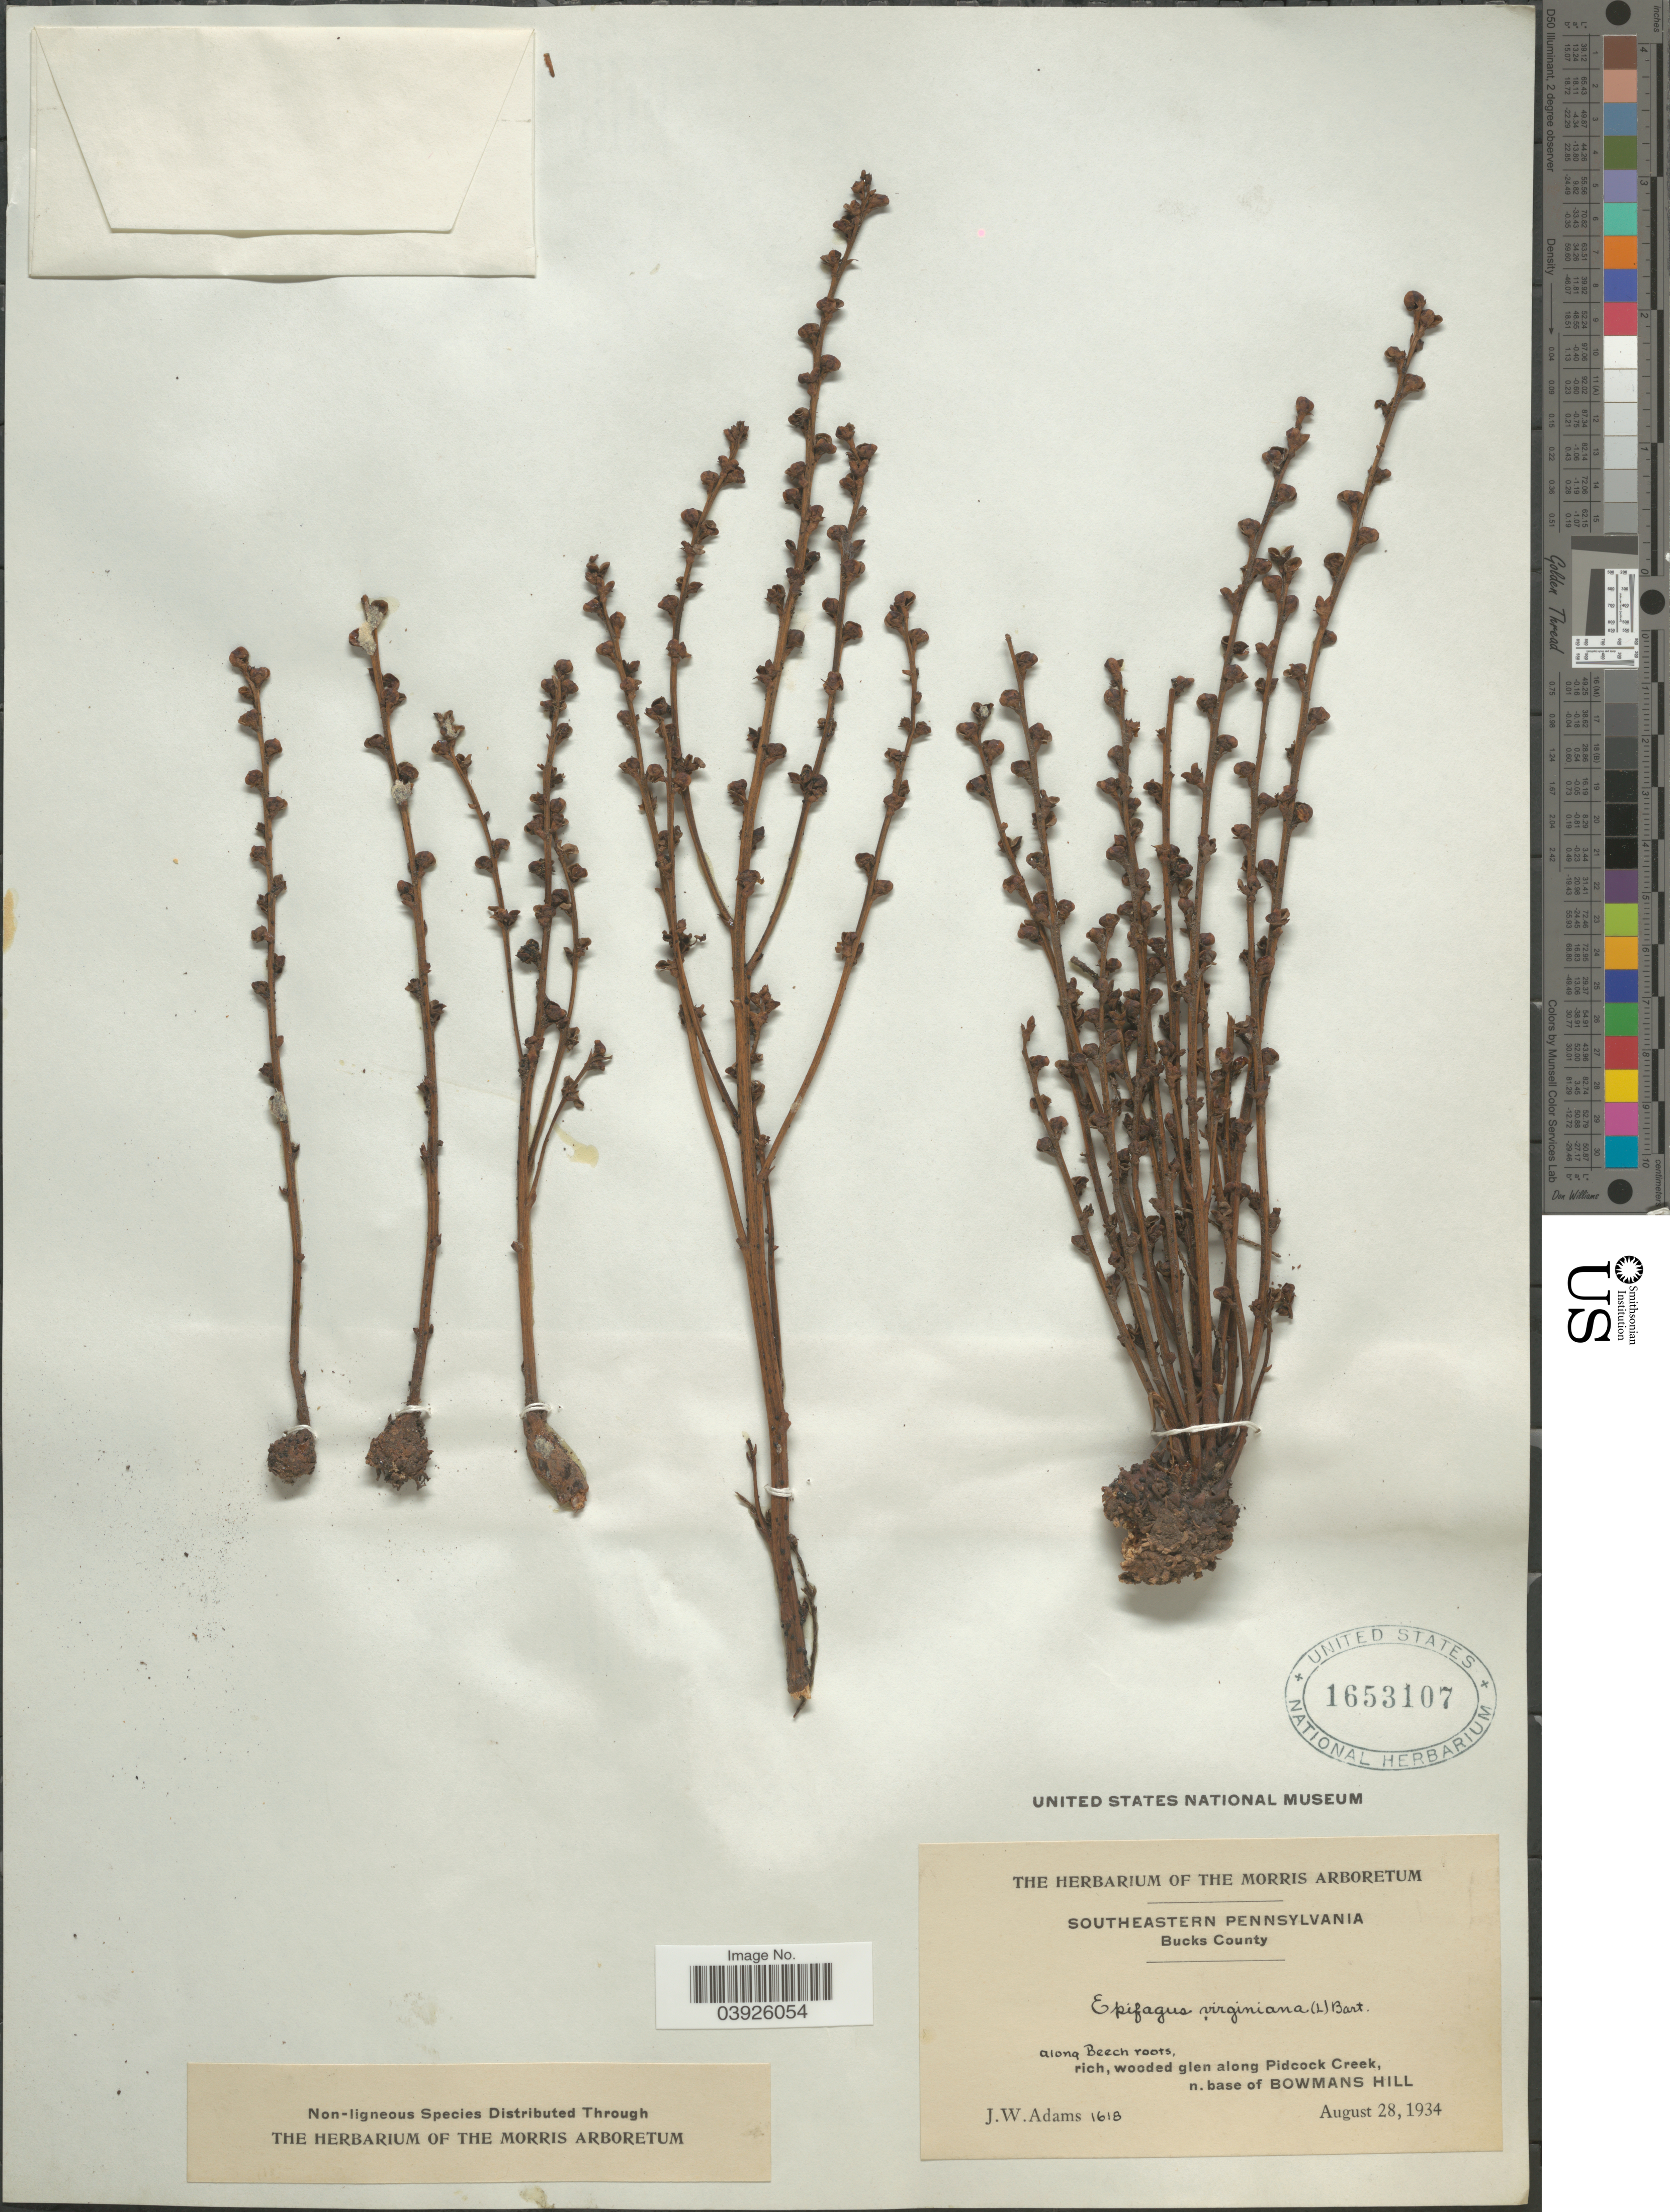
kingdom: Plantae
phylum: Tracheophyta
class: Magnoliopsida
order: Lamiales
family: Orobanchaceae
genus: Epifagus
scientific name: Epifagus virginiana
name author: (L.) W.P.C. Barton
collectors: J. Adams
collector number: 1618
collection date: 1934-08-28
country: United States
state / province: Pennsylvania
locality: Southeastern Pennsylvania. Bucks County. Along Beech roots, rich, wooded glen along Pidcock Creek, n. base of Bowmans Hill.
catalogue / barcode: US 1653107